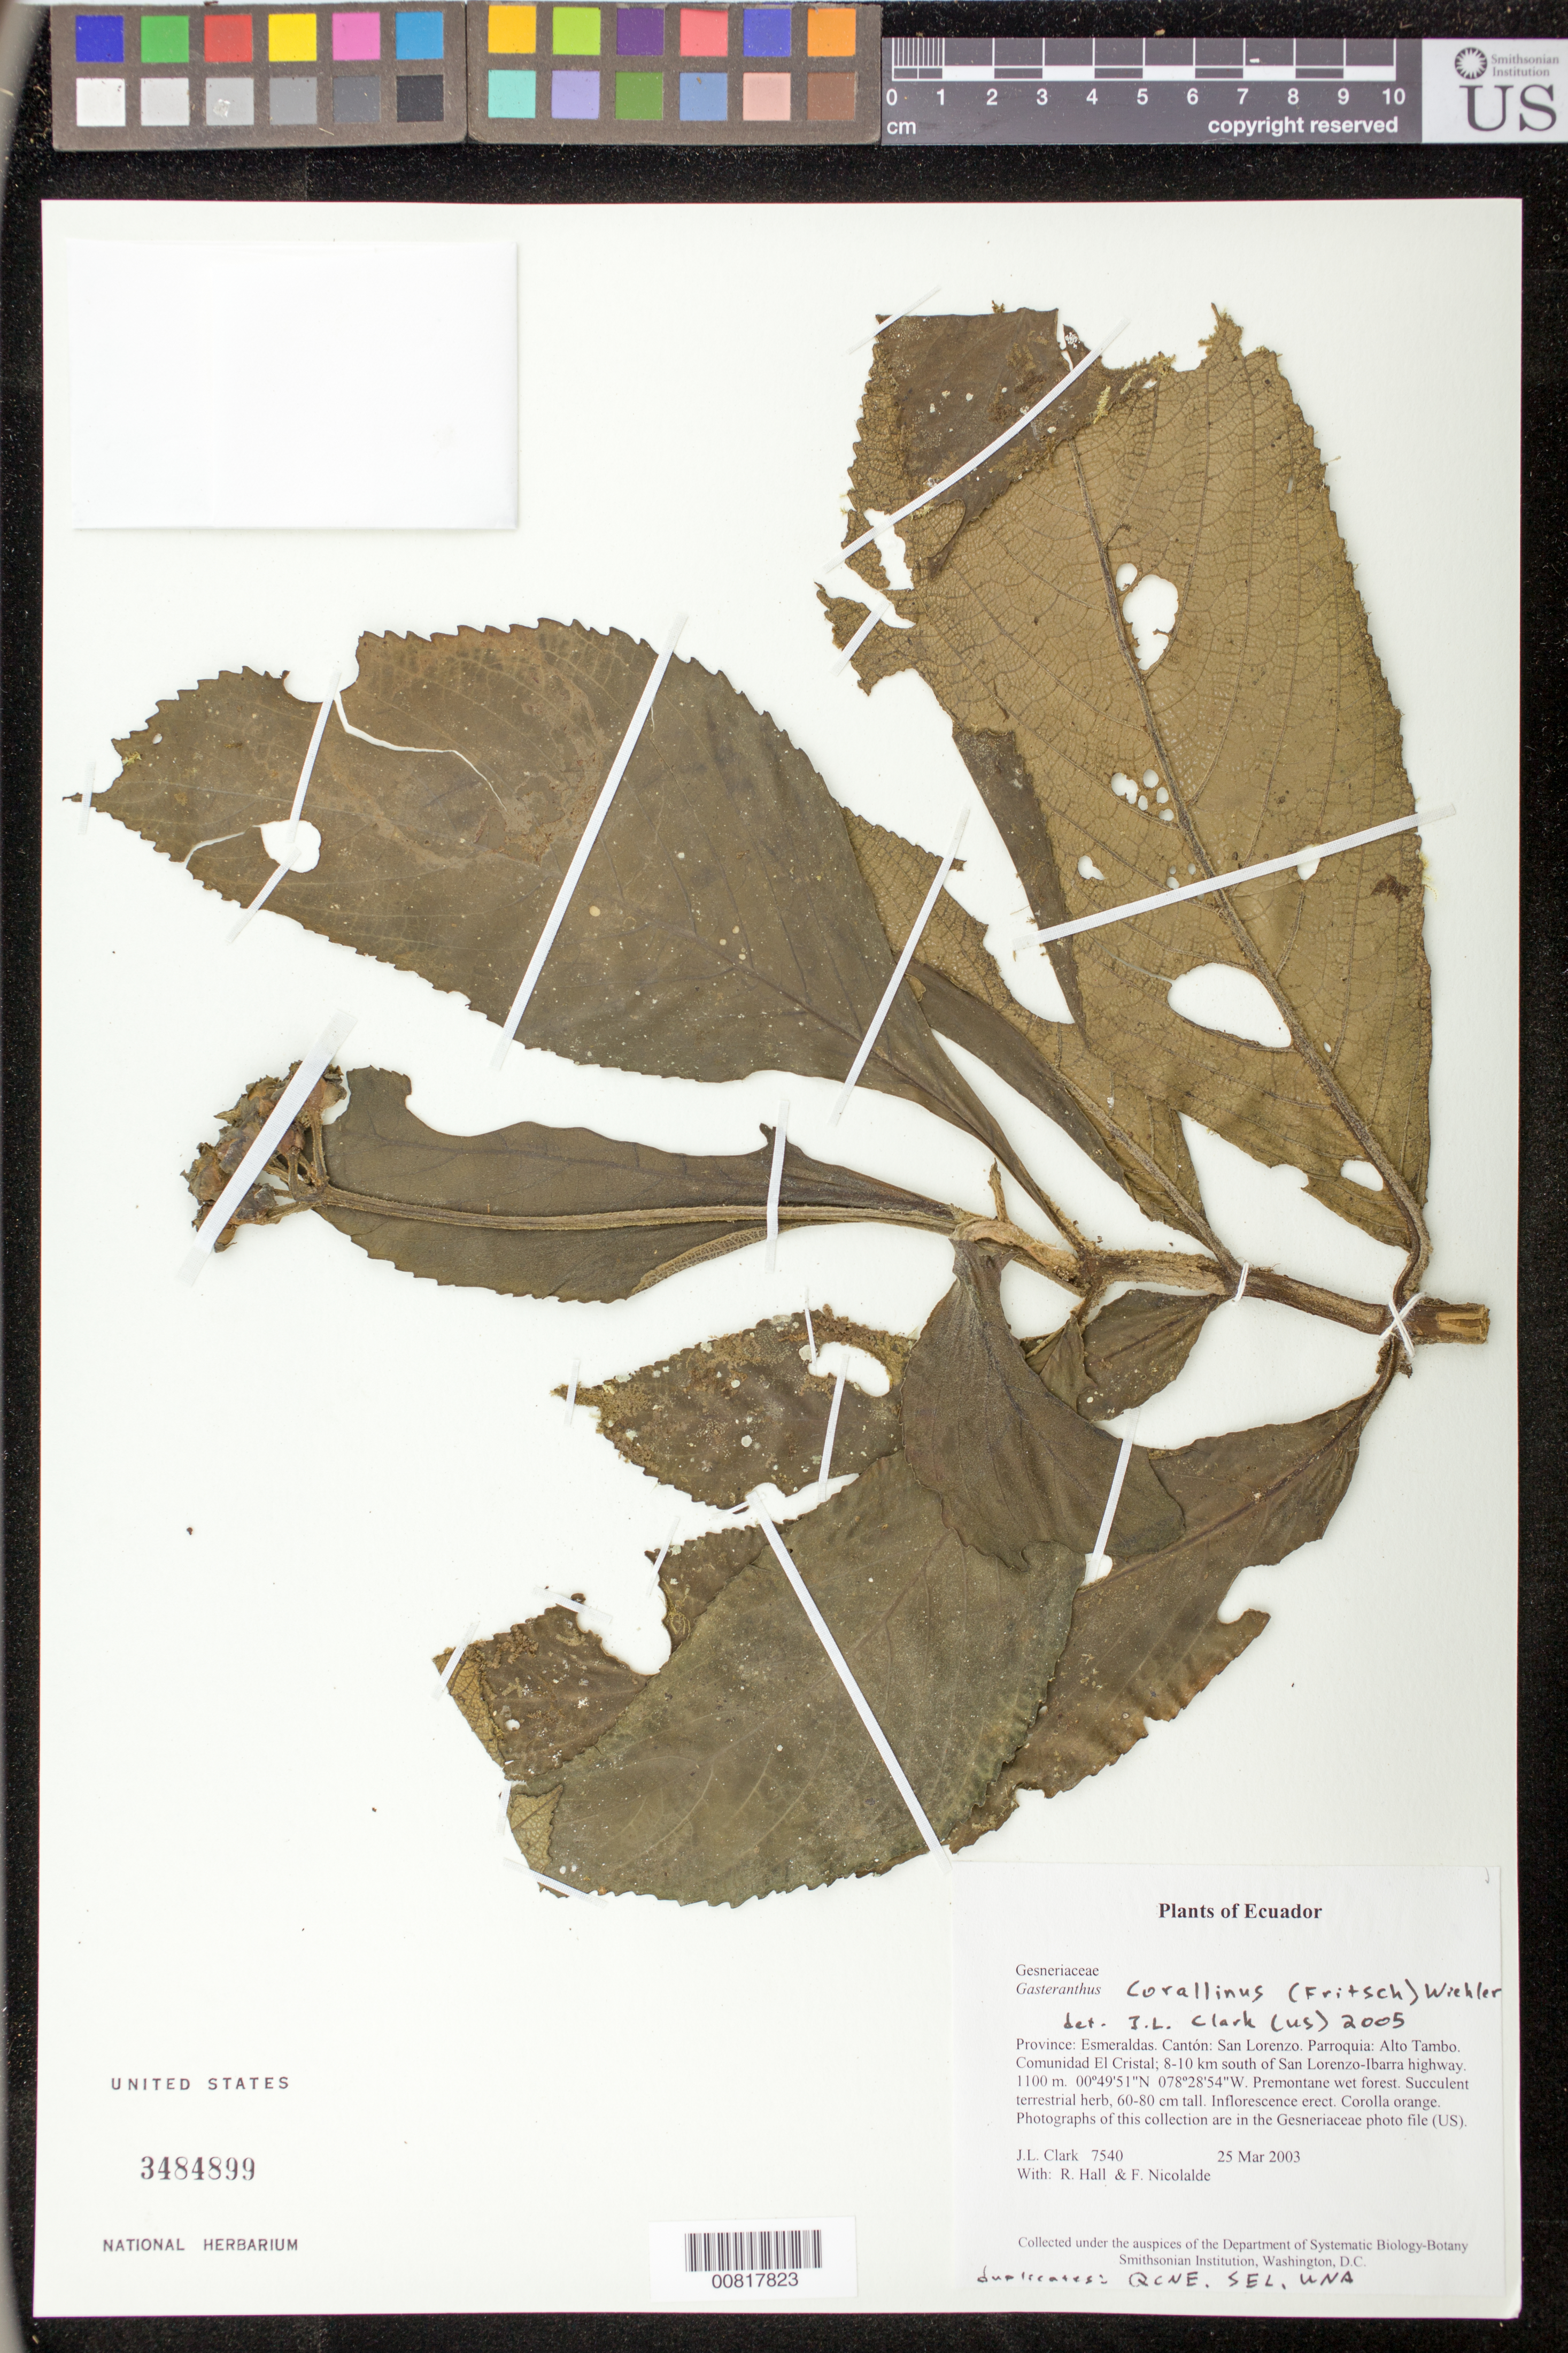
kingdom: Plantae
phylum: Tracheophyta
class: Magnoliopsida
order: Lamiales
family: Gesneriaceae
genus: Gasteranthus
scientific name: Gasteranthus corallinus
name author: (Fritsch) Wiehler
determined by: Clark, J. L., (SEL), The Marie Selby Botanical Garden (UNITED STATES)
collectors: J. L. Clark, R. Hall & F. Nicolalde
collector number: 7540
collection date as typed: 25 Mar 2003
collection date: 2003-03-25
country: Ecuador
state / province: Esmeraldas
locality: San Lorenzo. Parroquia: Alto Tambo. Comunidad El Cristal; 8-10 km south of San Lorenzo-Ibarra highway.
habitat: Premontane wet forest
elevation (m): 1100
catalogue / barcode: US 3485899